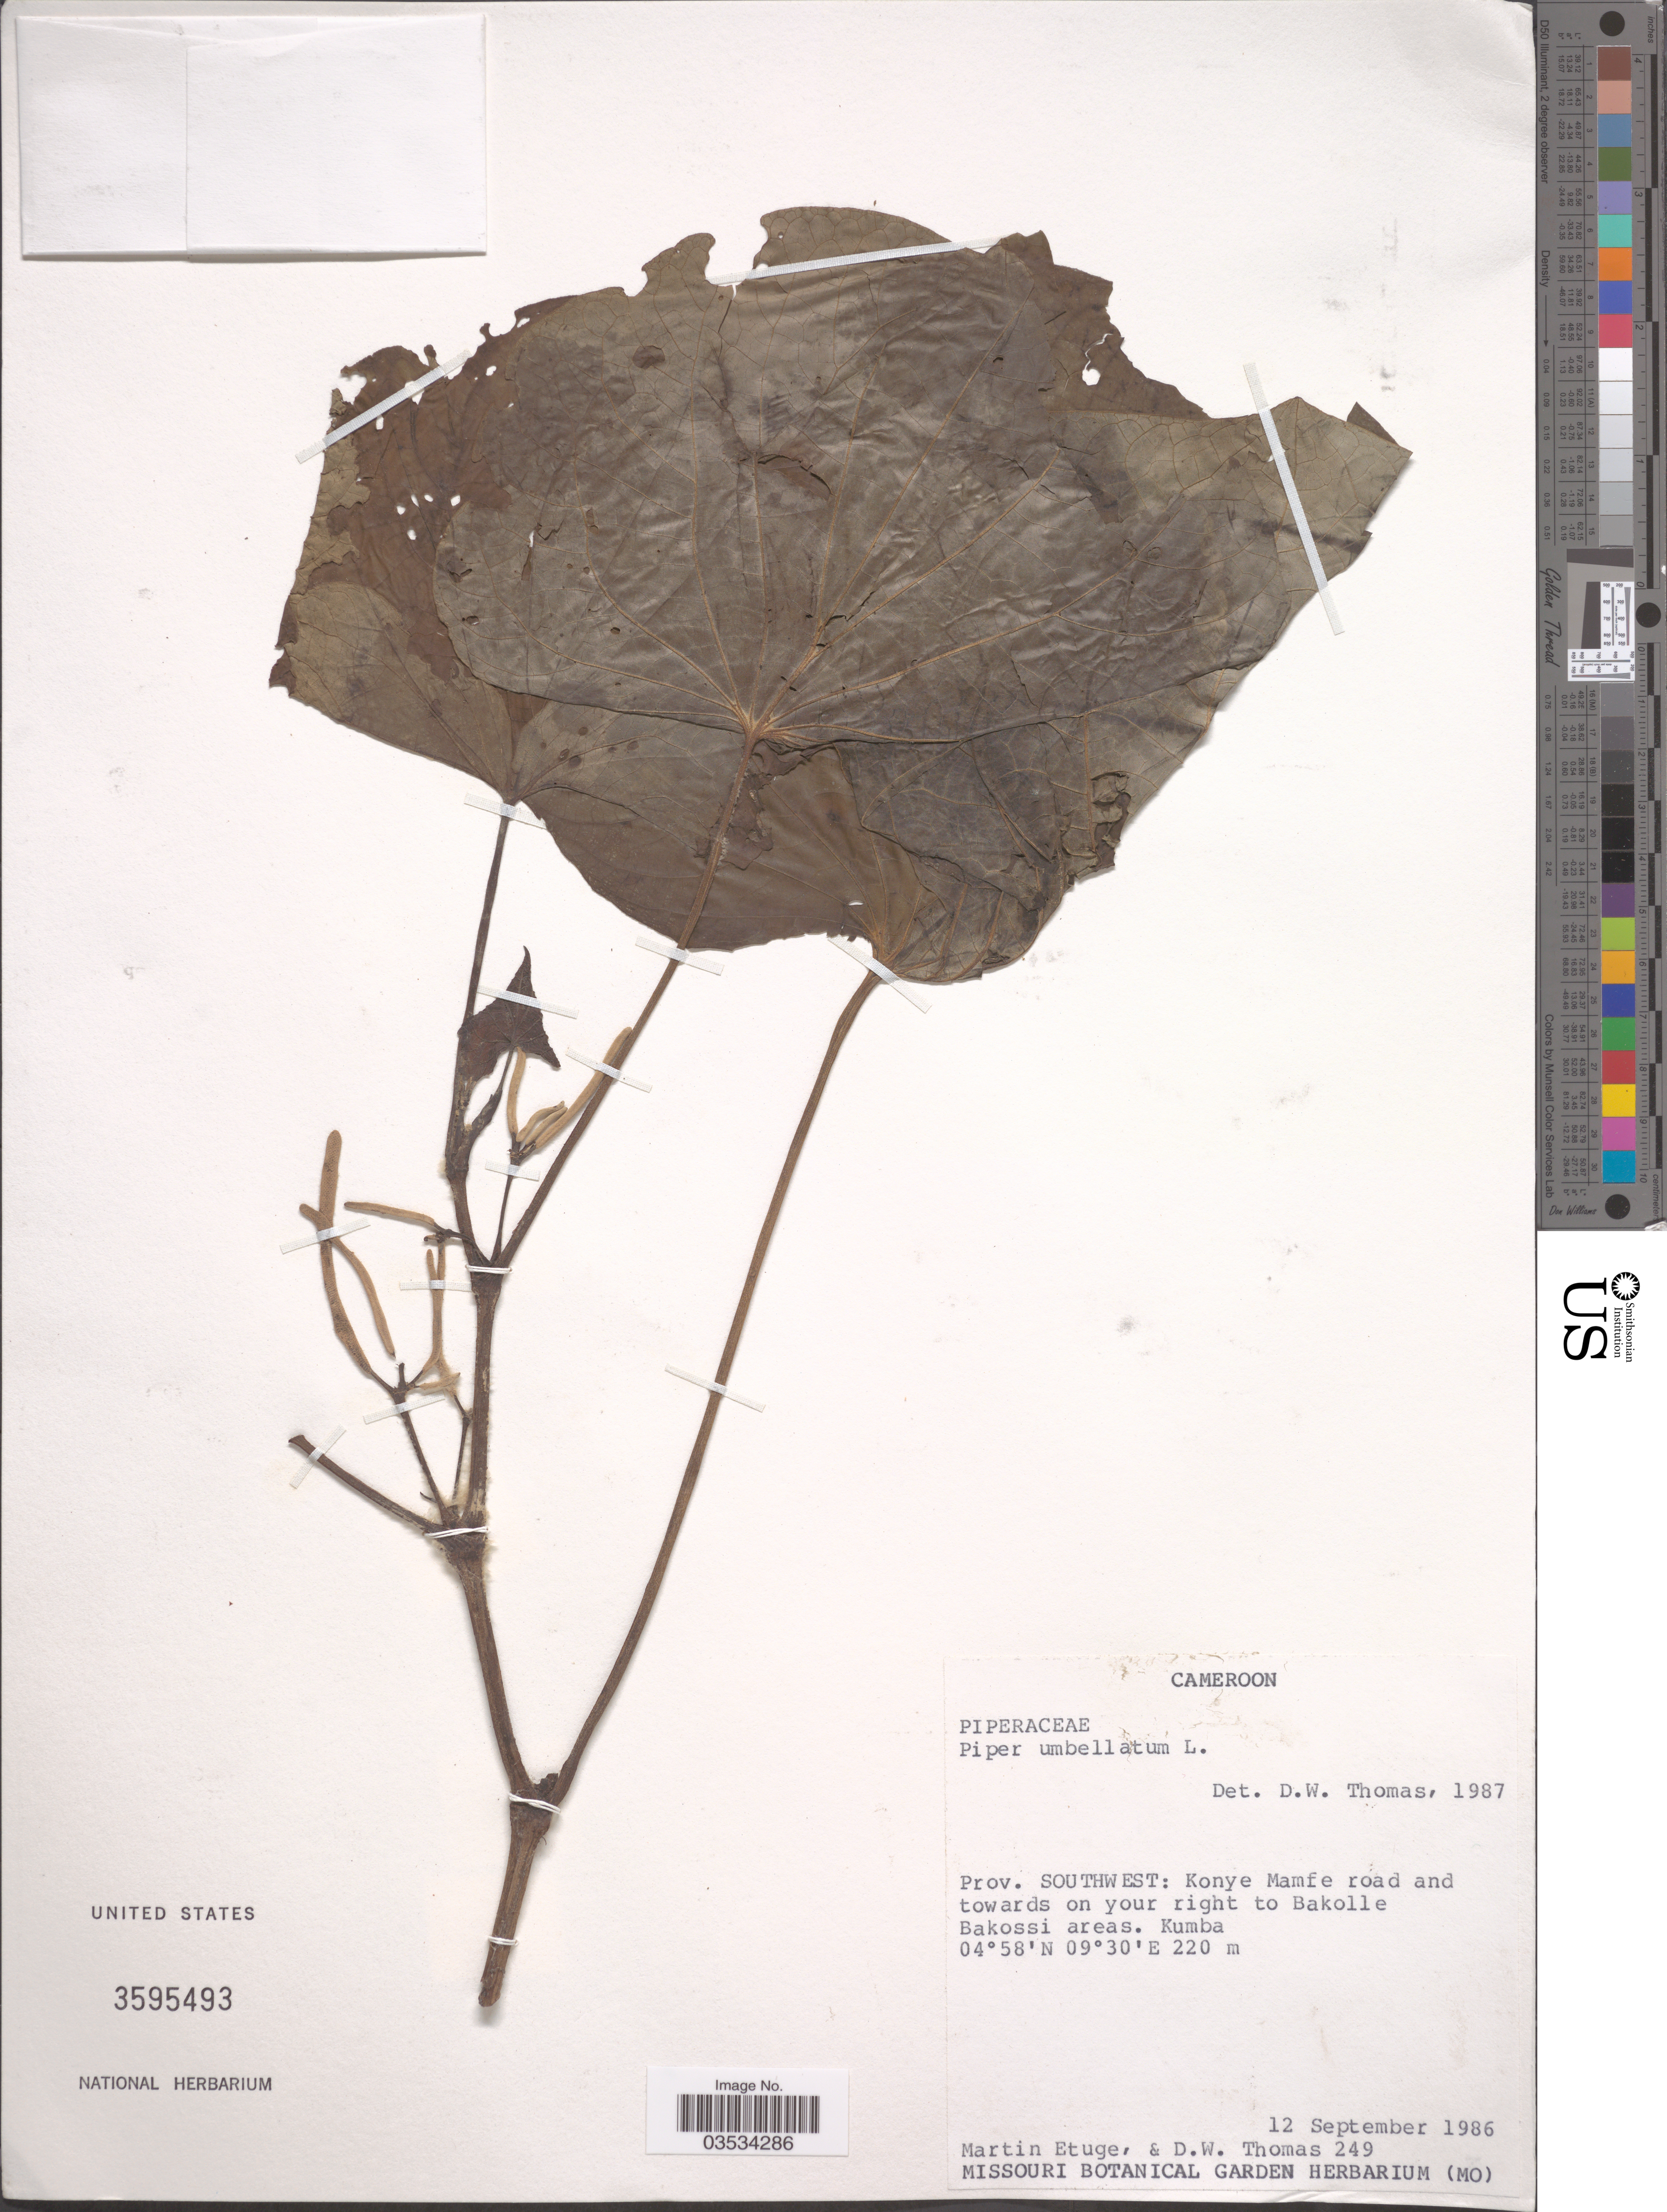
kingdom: Plantae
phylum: Tracheophyta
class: Magnoliopsida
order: Piperales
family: Piperaceae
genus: Piper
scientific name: Piper umbellatum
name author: L.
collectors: M. Etuge & D. W. Thomas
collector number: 249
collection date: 1986-09-12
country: Cameroon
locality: Prov. Southwest: Konye Mamfe road and towards on your right to Bakolle Bakossi areas. Kumba.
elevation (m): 220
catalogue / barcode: US 3595493